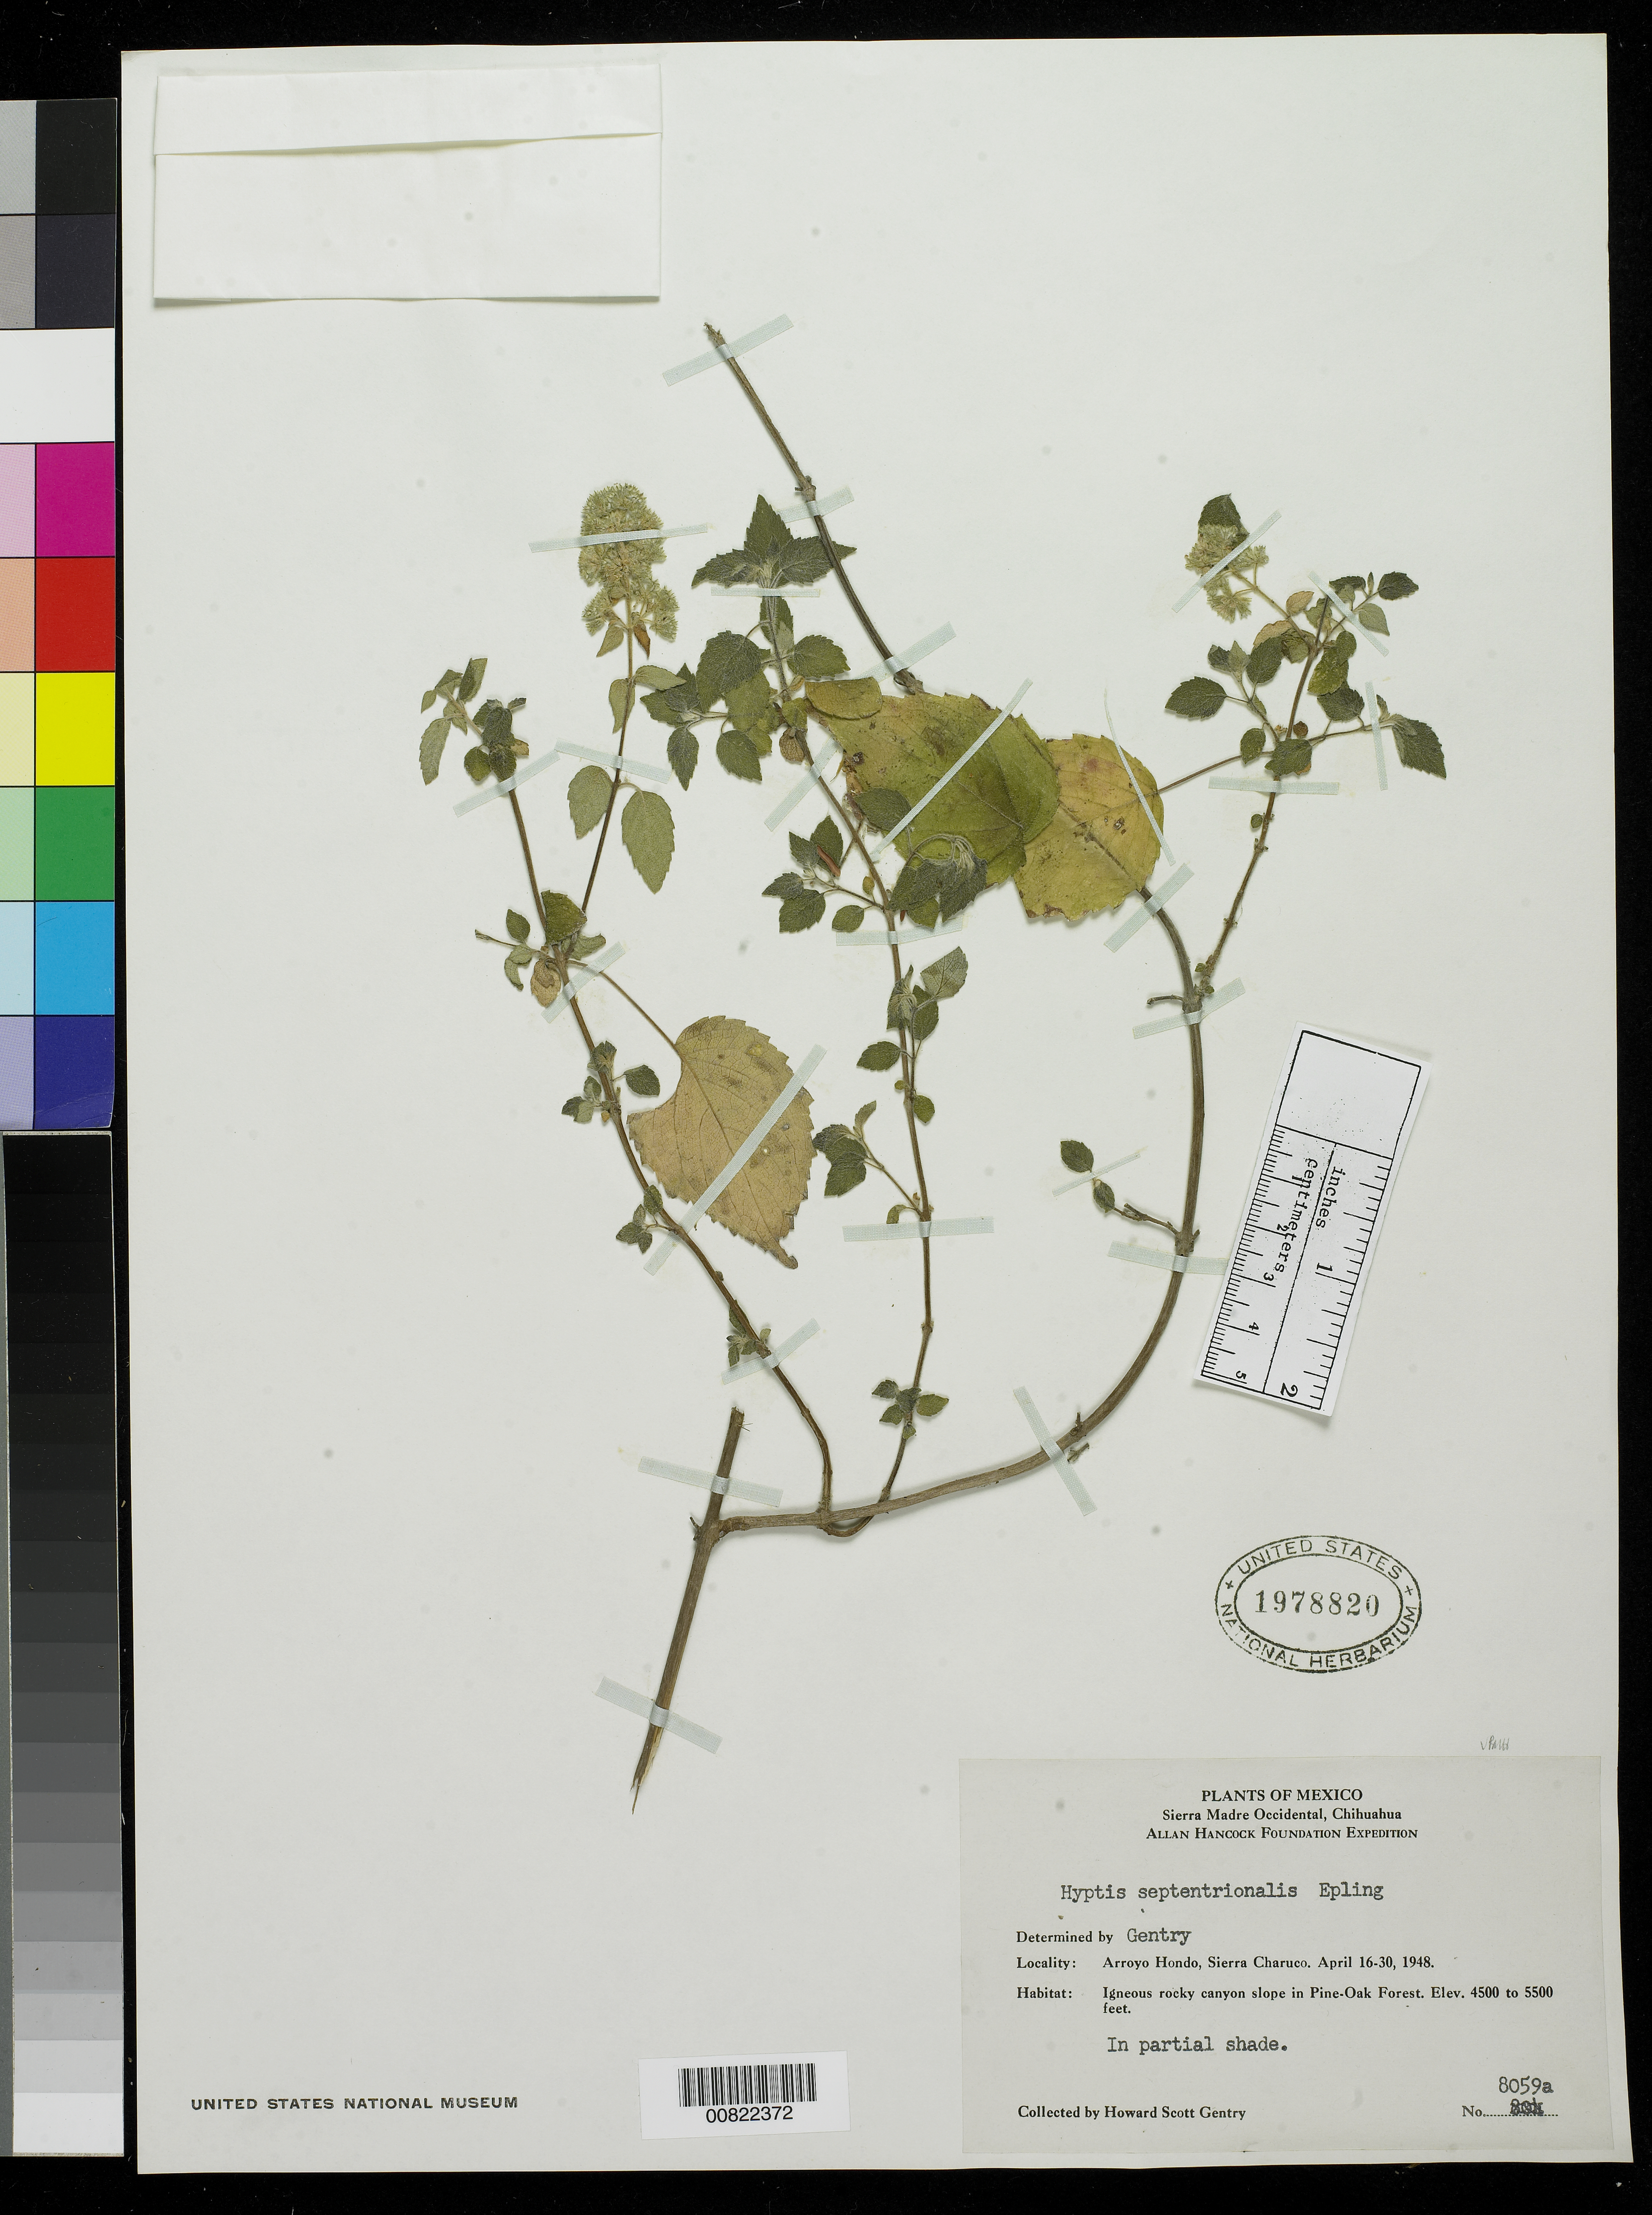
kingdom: Plantae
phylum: Tracheophyta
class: Magnoliopsida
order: Lamiales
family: Lamiaceae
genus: Hyptis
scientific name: Hyptis septentrionalis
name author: Epling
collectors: H. S. Gentry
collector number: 8059 a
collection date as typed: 16 Apr 1948 to 30 Apr 1948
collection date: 1948-04-16/1948-04-30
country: Mexico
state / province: Chihuahua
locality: Arroyo Hondo, Sierra Charuco, Chihuahua.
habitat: Igneous rocky canyon slope in Pine-Oak Forest. In partial shade.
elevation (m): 1372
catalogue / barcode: US 1978820